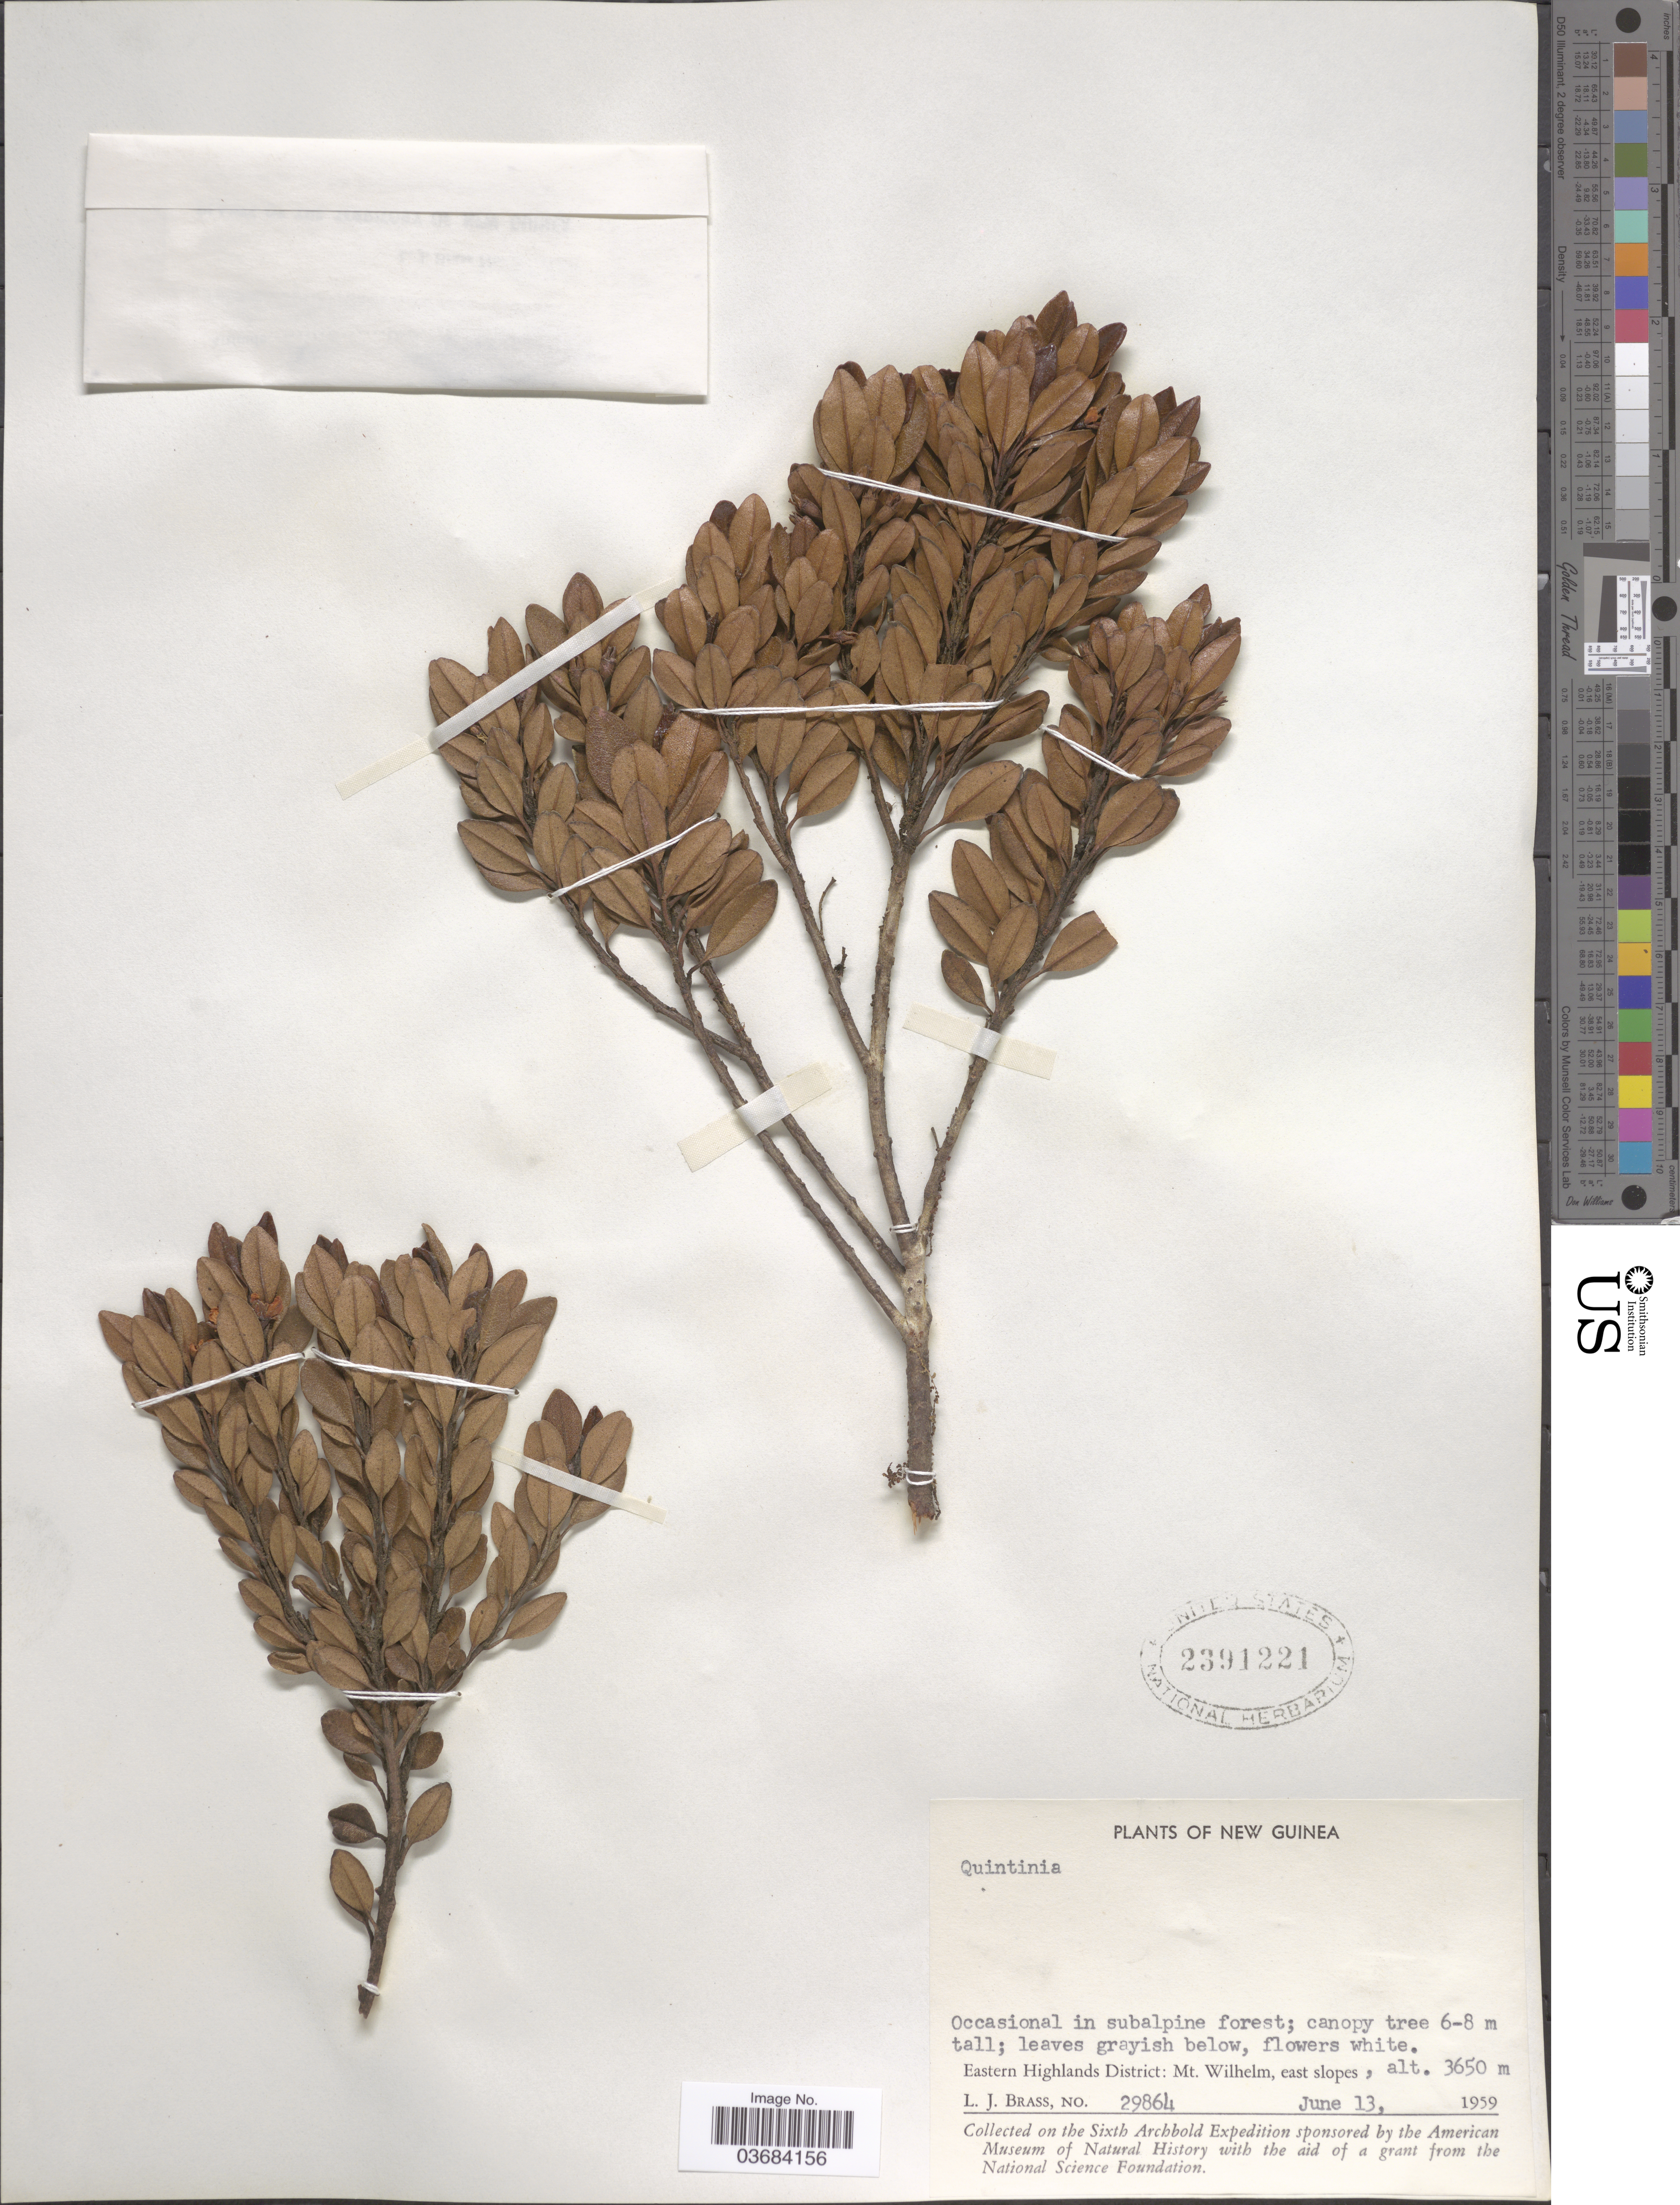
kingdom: Plantae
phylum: Tracheophyta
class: Magnoliopsida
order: Paracryphiales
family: Paracryphiaceae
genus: Quintinia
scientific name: Quintinia sp.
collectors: L. J. Brass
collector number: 29864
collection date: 1959-06-13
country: Papua New Guinea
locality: New Guinea. Eastern Highlands District: Mt. Wilhelm, east slopes. Sixth Archbold Expedition.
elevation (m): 3650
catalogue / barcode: US 2391221